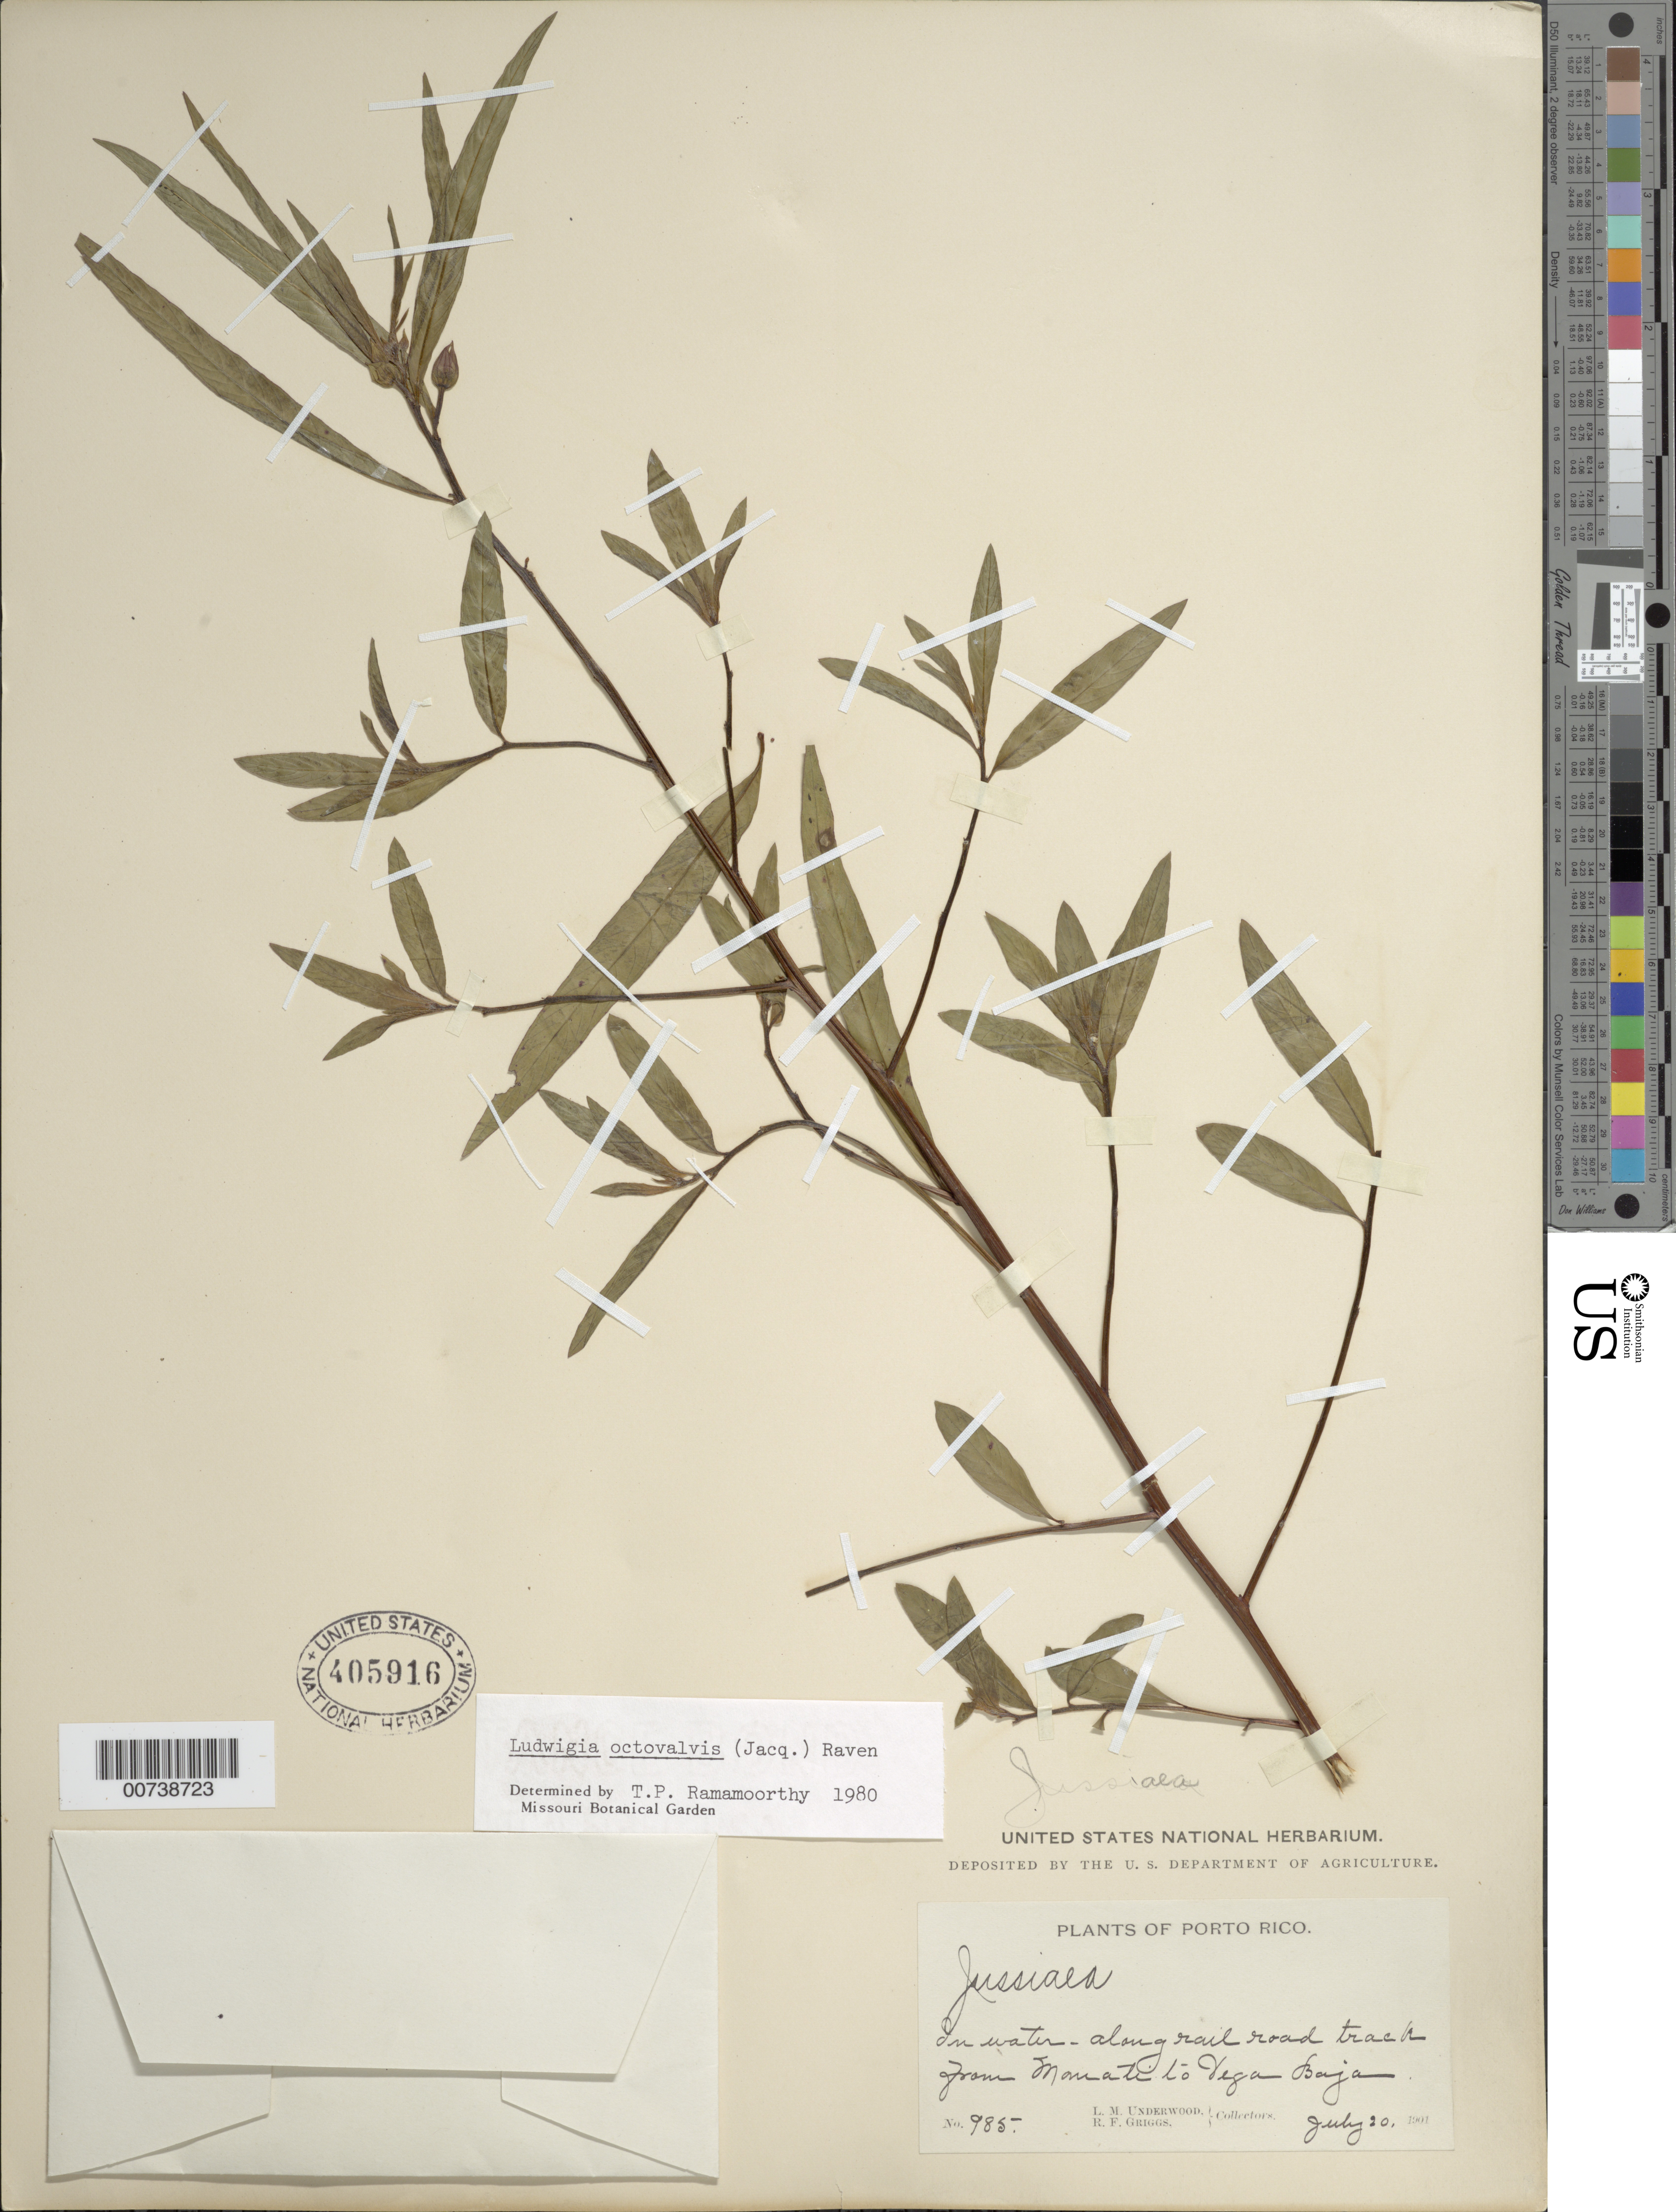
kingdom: Plantae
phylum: Tracheophyta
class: Magnoliopsida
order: Myrtales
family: Onagraceae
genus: Ludwigia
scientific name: Ludwigia octovalvis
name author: (Jacq.) P.H. Raven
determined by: Ramamoorthy, T. P.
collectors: L. M. Underwood & R. F. Griggs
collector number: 985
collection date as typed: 20 Jul 1901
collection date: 1901-07-20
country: Puerto Rico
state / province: Vega Baja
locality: Along rail road track from Manatí to Vega Baja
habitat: In water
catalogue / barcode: US 405916